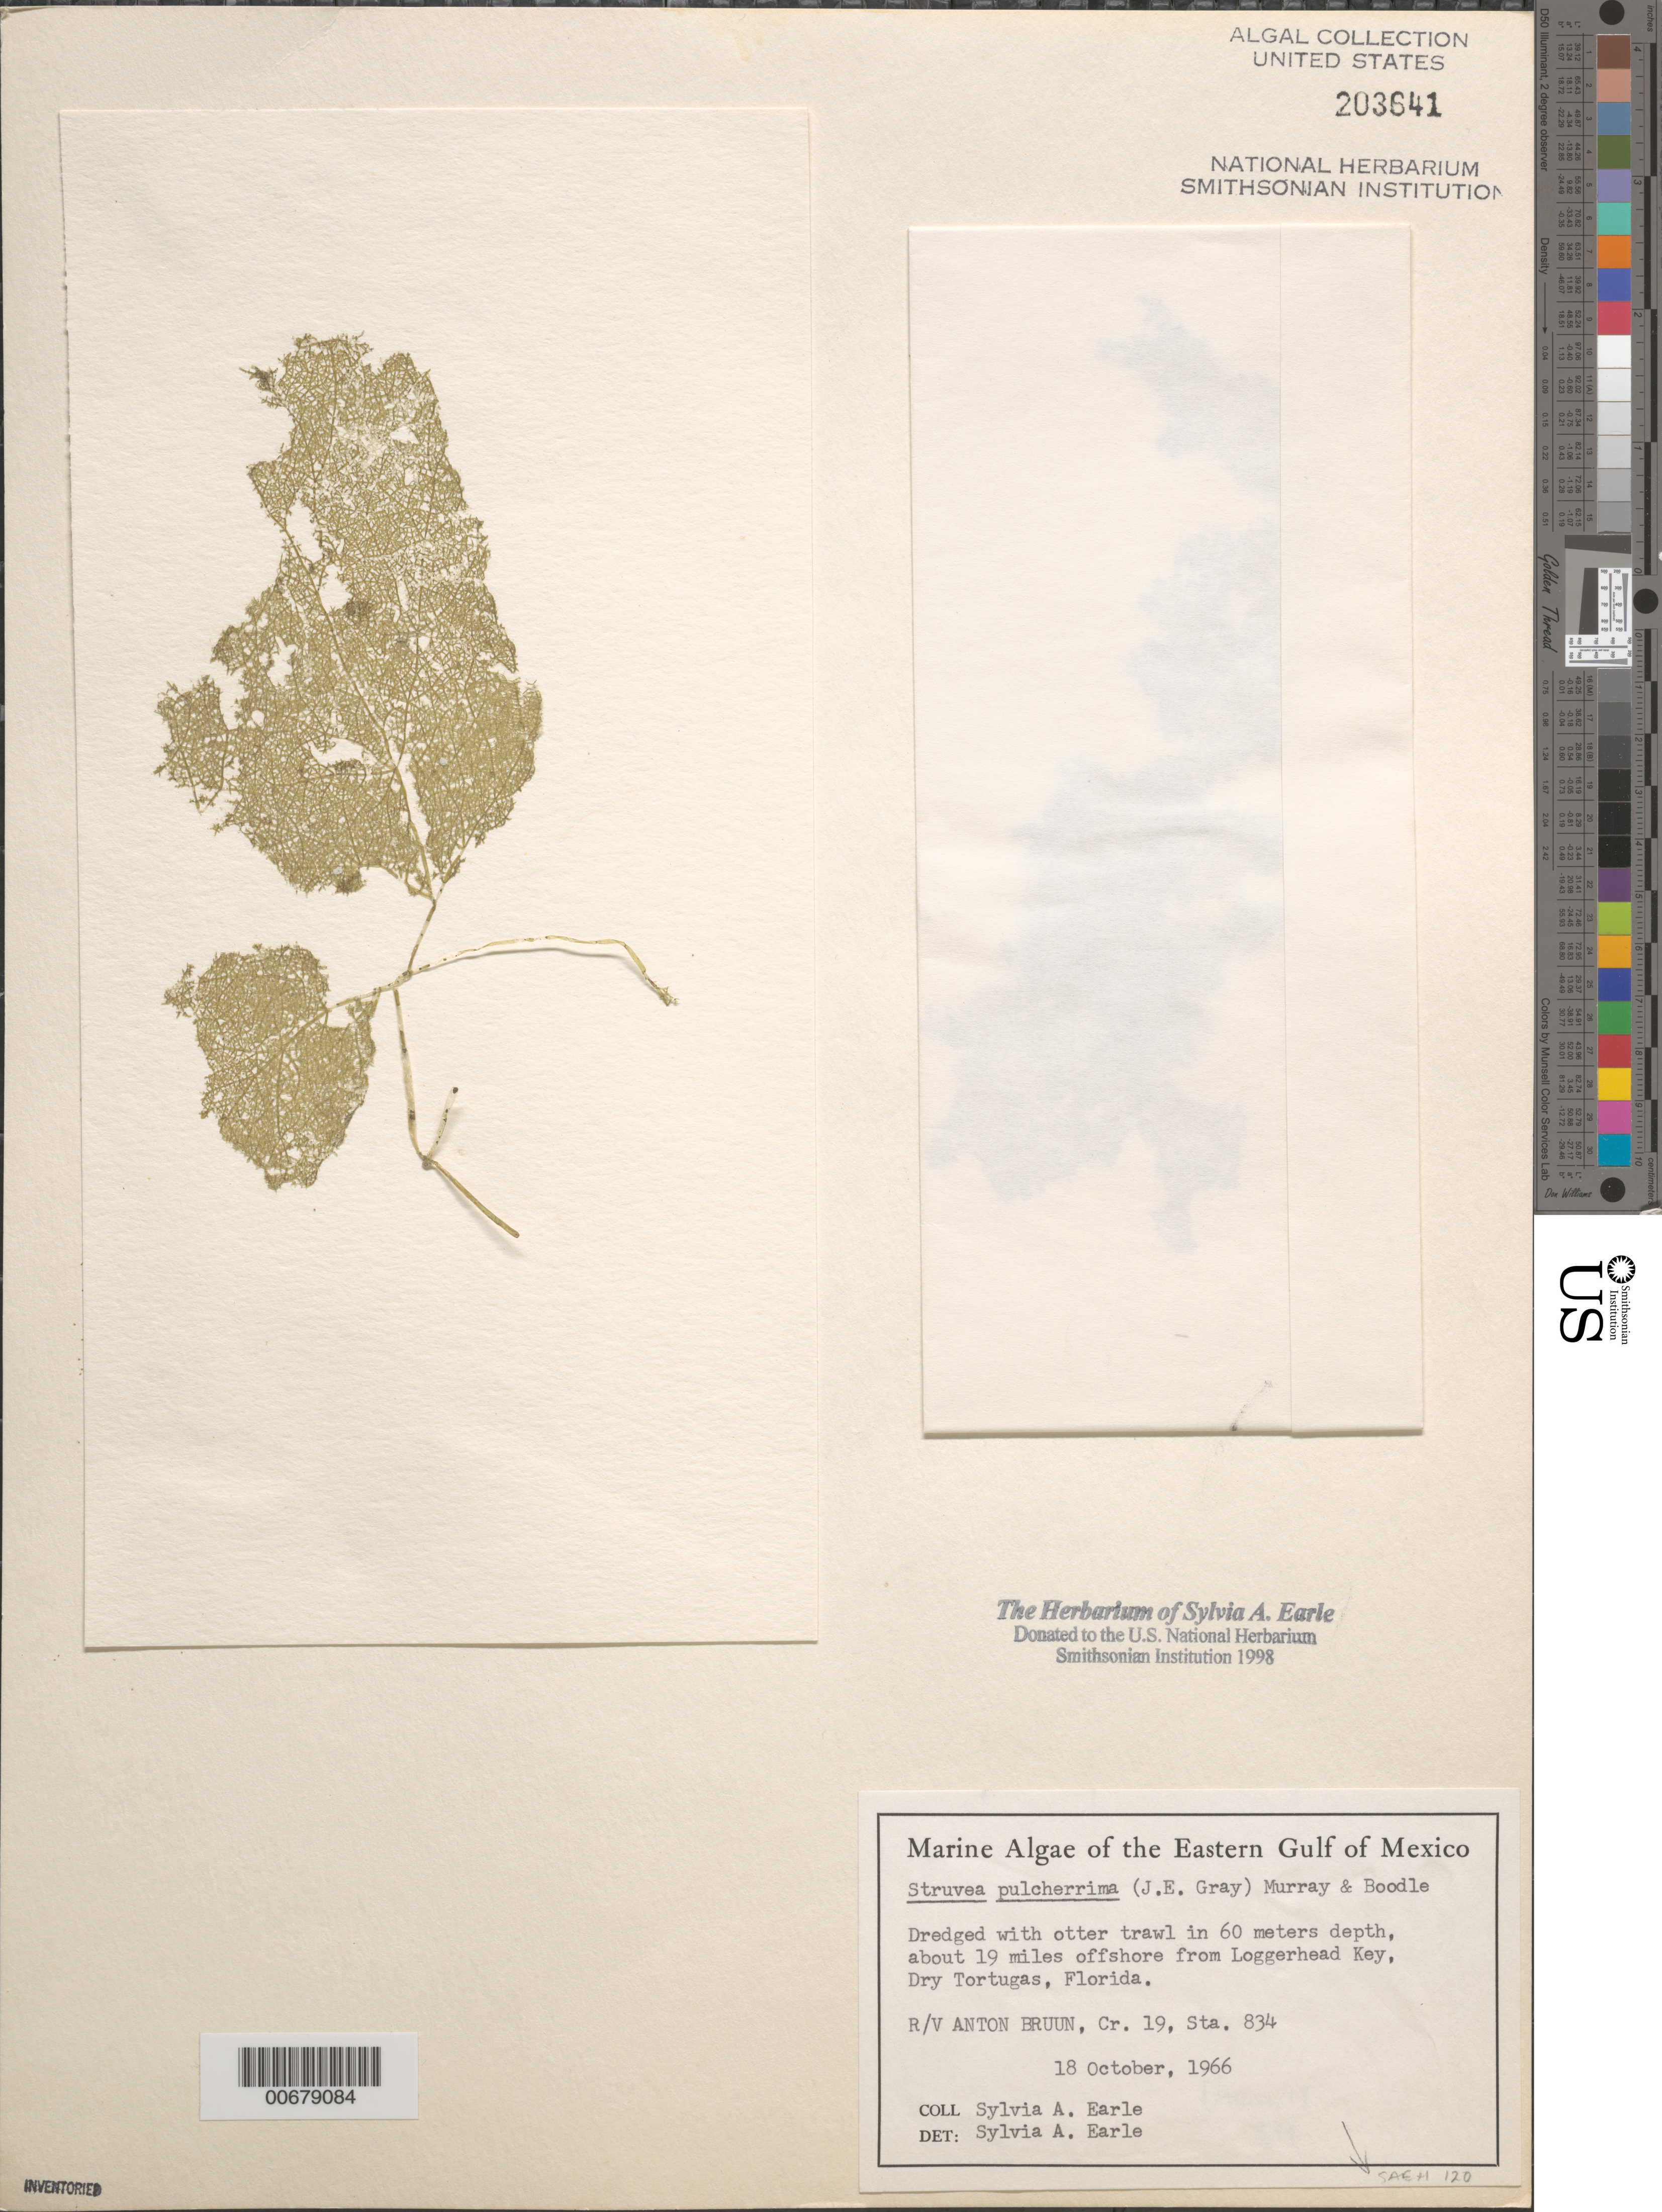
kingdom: Plantae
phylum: Chlorophyta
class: Ulvophyceae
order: Siphonocladales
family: Boodleaceae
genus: Struvea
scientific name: Struvea pulcherrima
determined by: Earle, S. A.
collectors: S. A. Earle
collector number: SAEH 120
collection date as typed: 18 Oct 1966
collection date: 1966-10-18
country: United States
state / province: Florida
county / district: Monroe County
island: Dry Tortugas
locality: Ca. 19 miles off Loggerhead Key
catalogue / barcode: US 203641